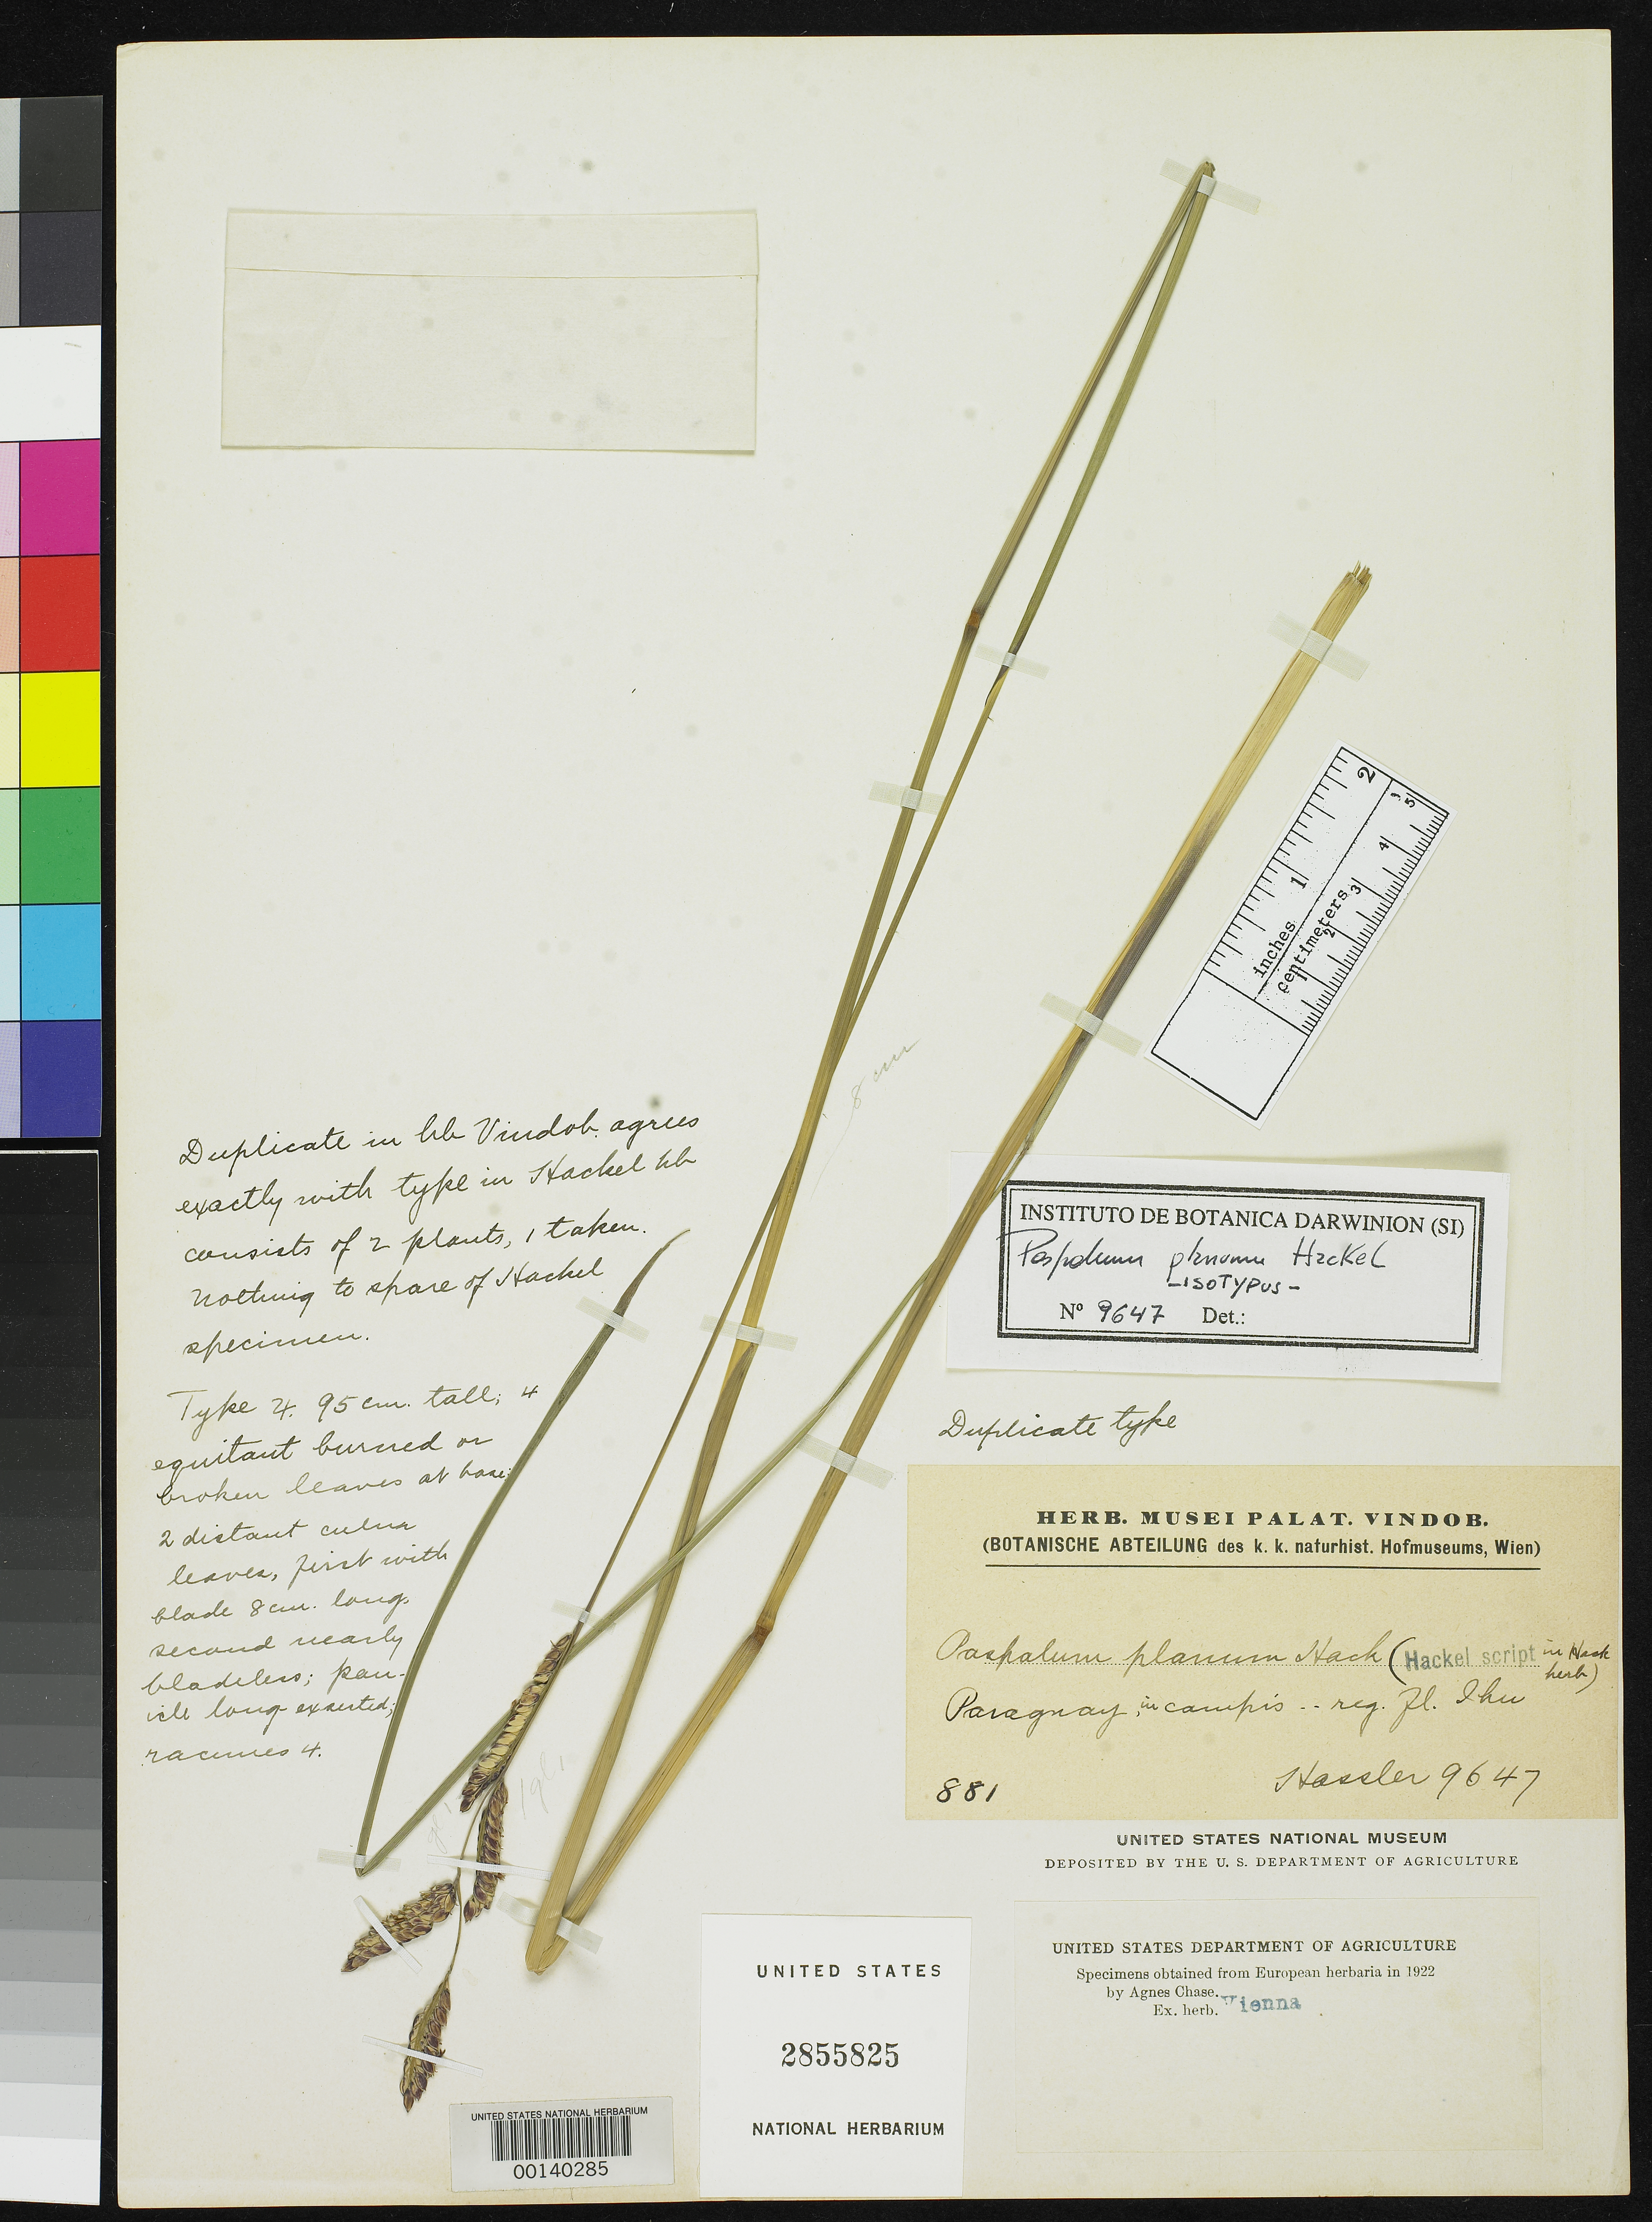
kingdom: Plantae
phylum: Tracheophyta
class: Liliopsida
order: Poales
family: Poaceae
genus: Paspalum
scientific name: Paspalum planum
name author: Hack.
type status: Isotype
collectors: E. Hassler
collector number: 9647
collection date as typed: Nov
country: Paraguay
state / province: Caaguazú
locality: Yhu.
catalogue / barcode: US 2855825